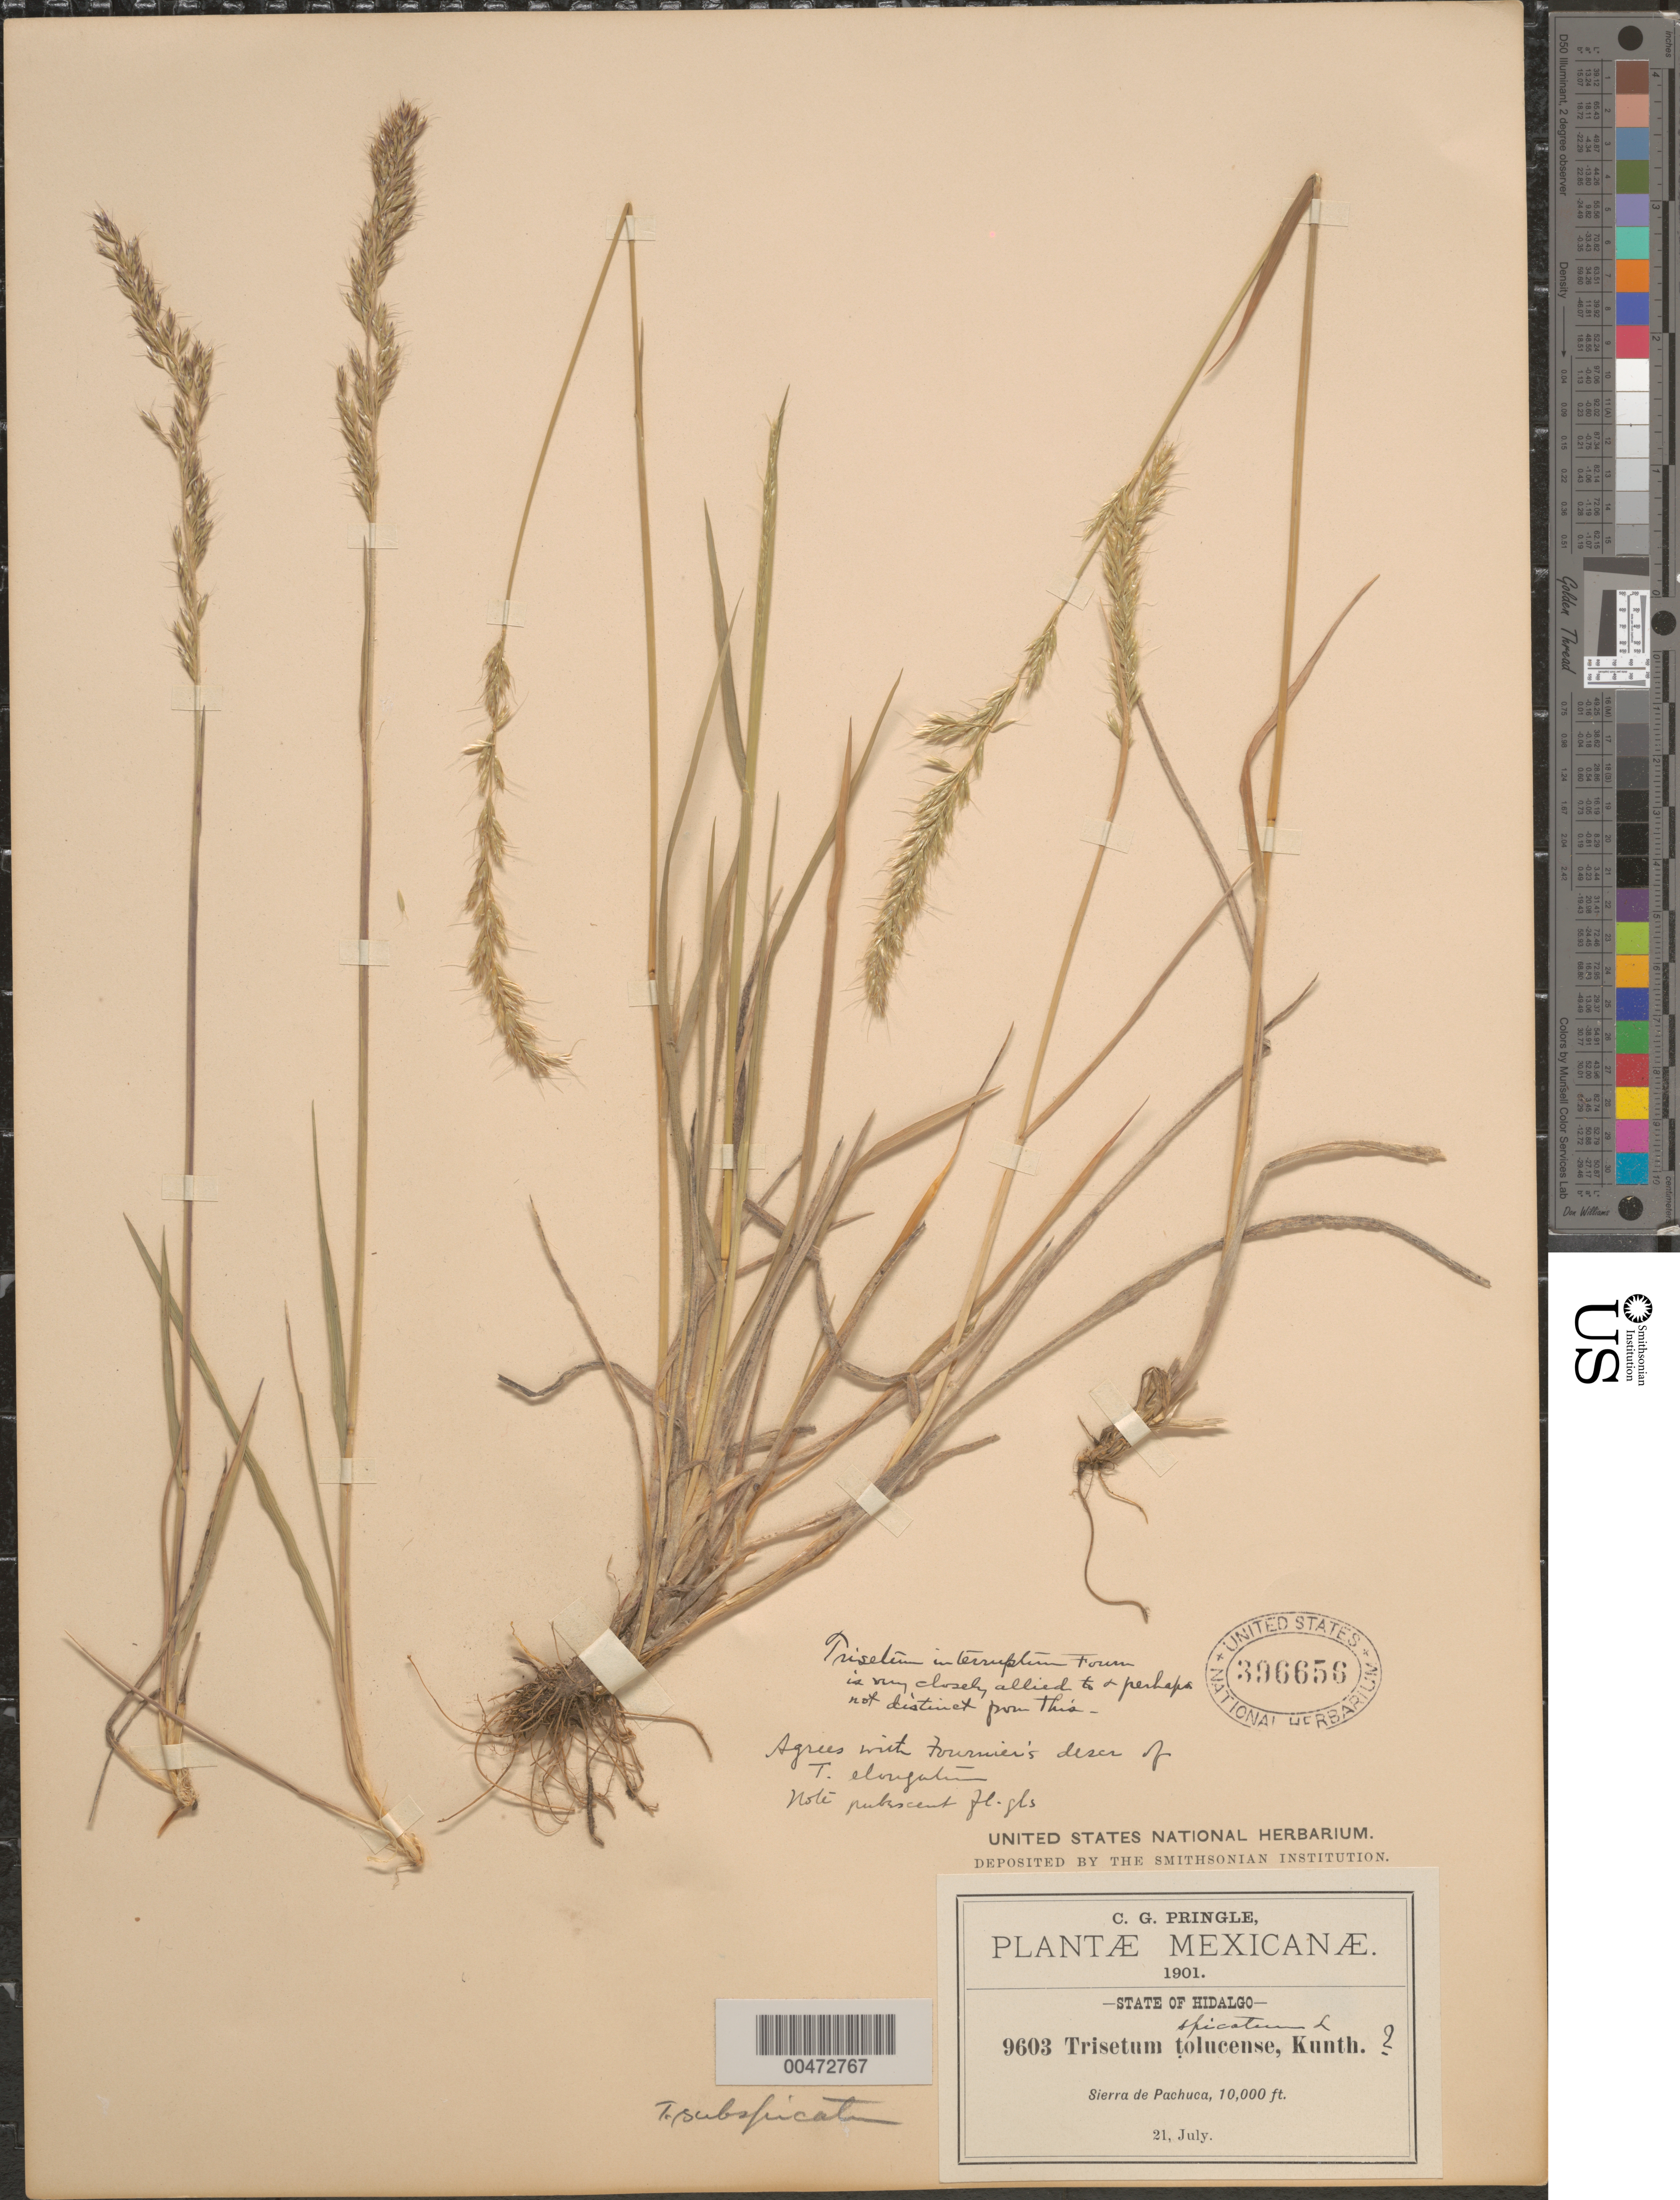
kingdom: Plantae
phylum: Tracheophyta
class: Liliopsida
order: Poales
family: Poaceae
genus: Trisetum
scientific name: Trisetum spicatum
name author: (L.) K. Richt.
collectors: C. G. Pringle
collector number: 9603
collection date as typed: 21 Jul 1901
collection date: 1901-07-21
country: Mexico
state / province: Hidalgo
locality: Sierra de Pachuca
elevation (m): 3048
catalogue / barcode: US 396656